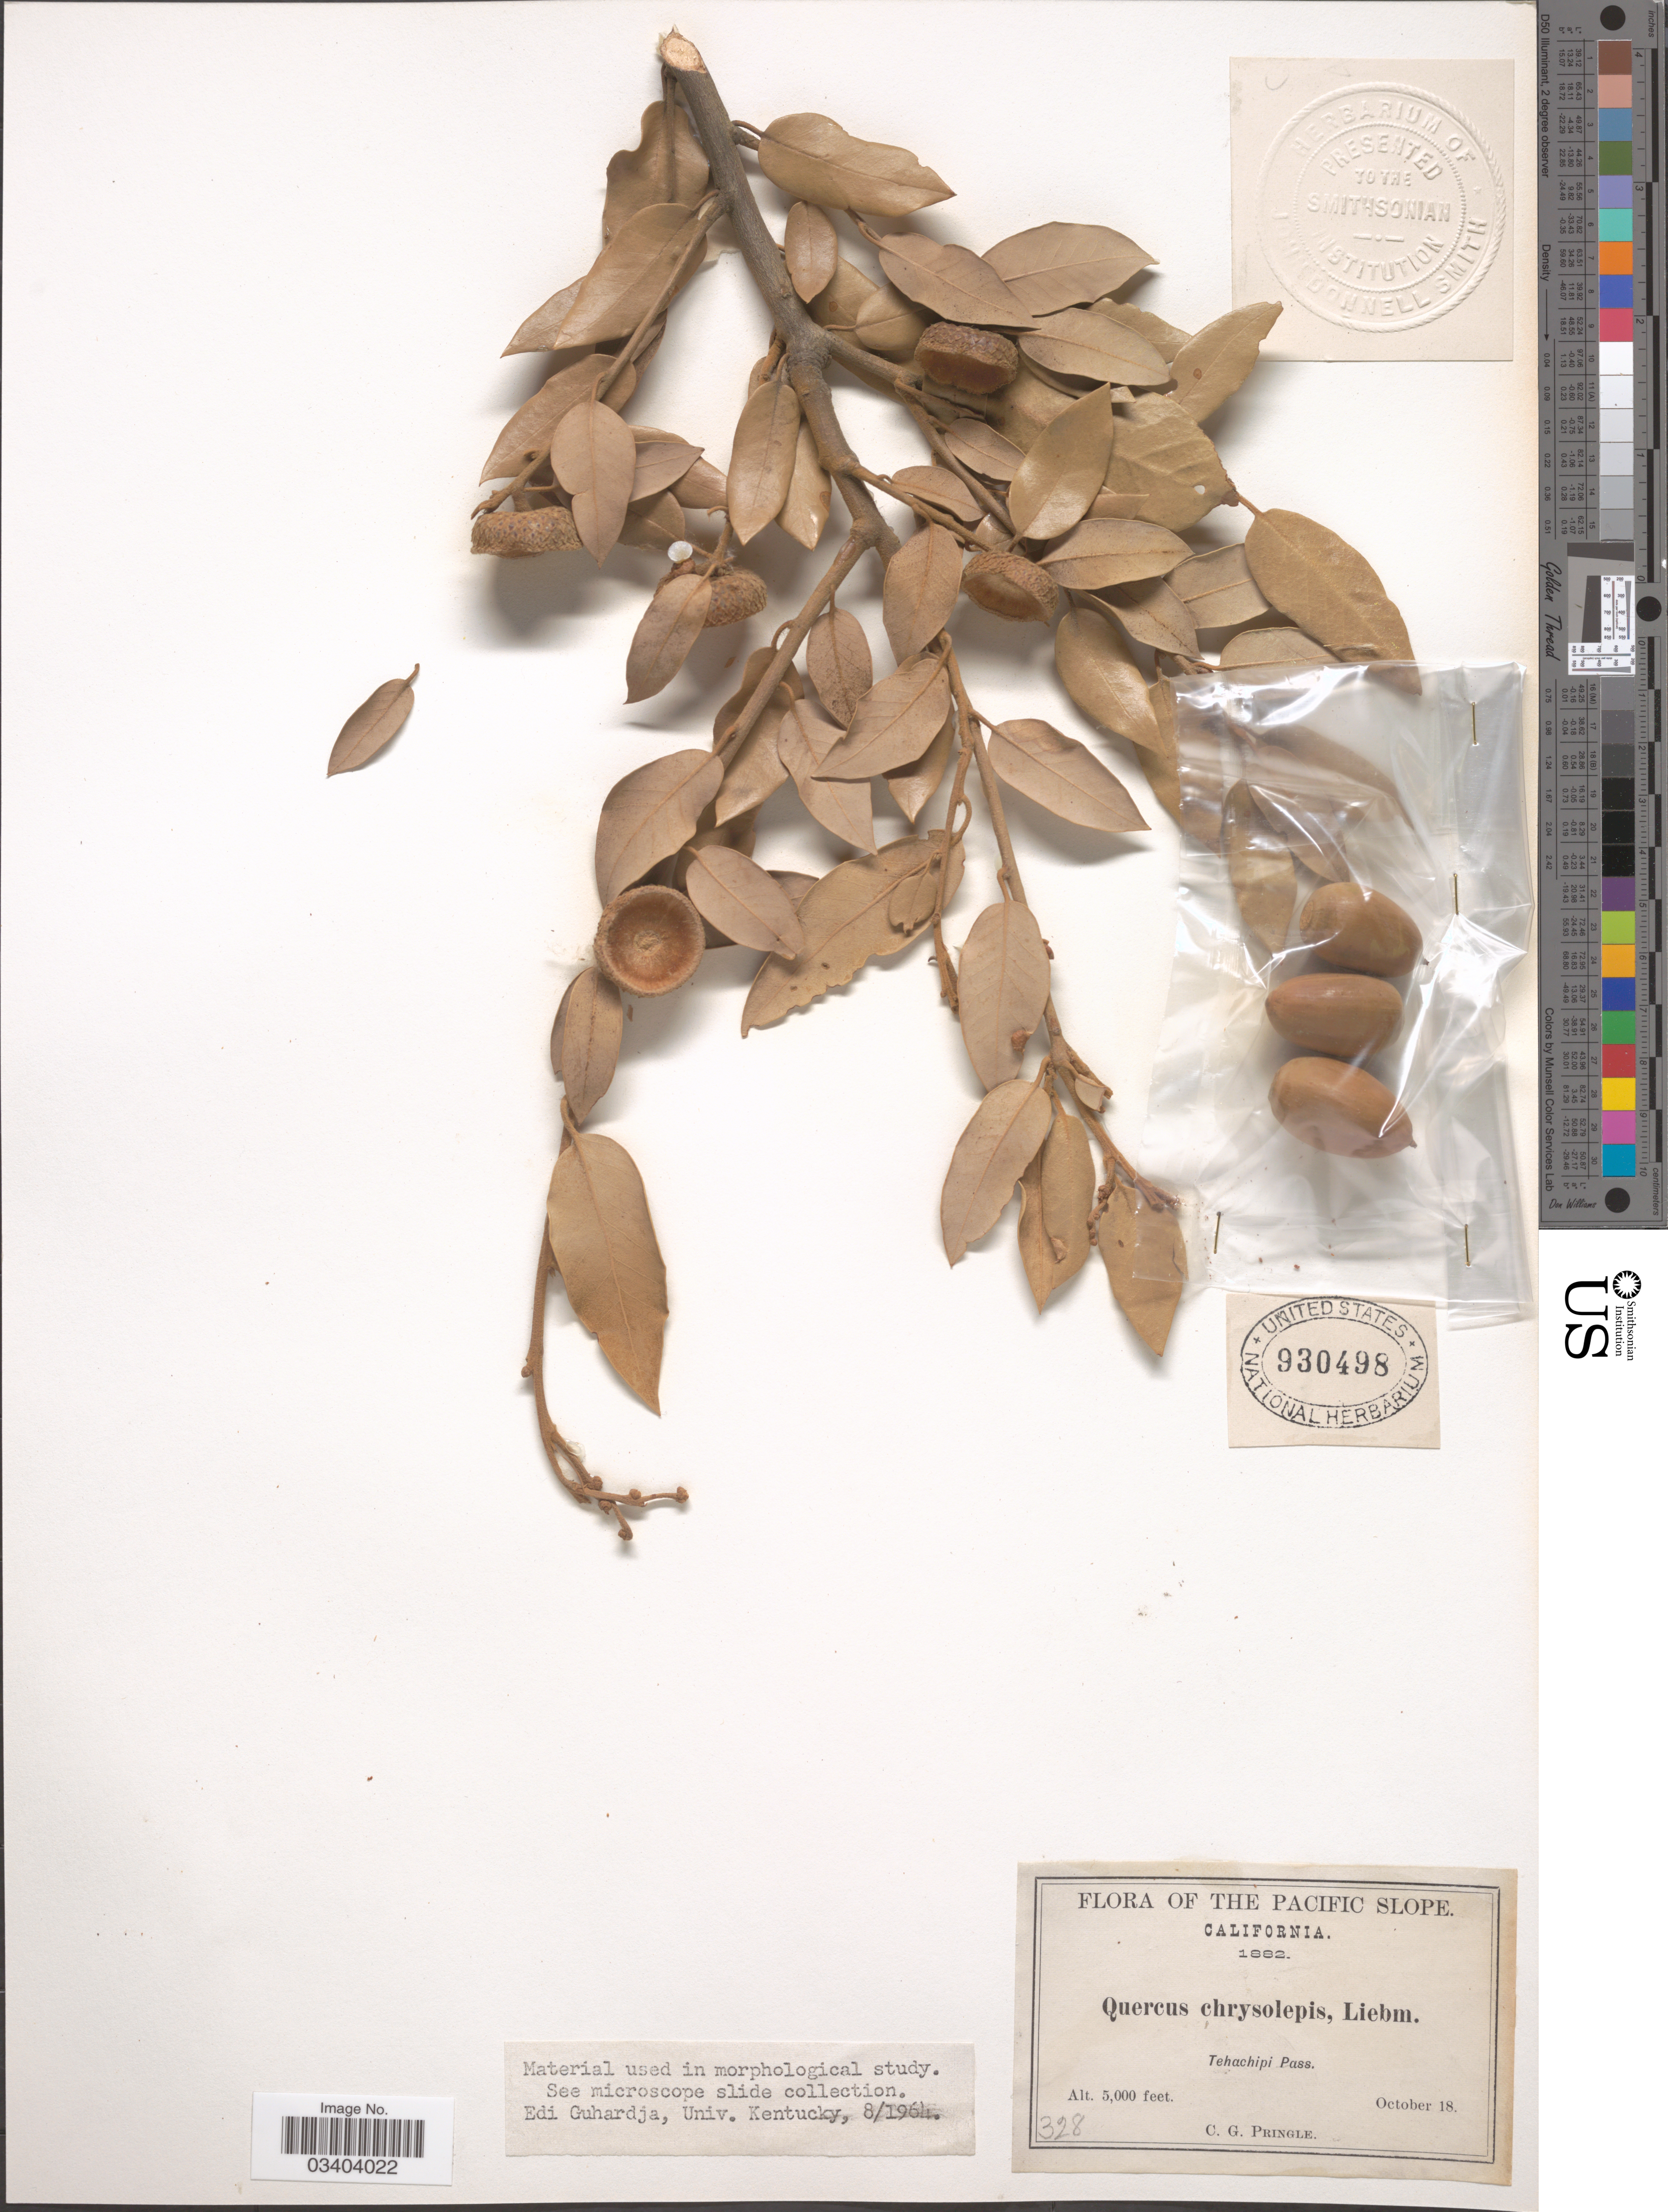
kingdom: Plantae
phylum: Tracheophyta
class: Magnoliopsida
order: Fagales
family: Fagaceae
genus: Quercus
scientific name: Quercus chrysolepis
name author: Liebm.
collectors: C. G. Pringle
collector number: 328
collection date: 1882-10-18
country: United States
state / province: California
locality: The Pacific Slope. Tehachipi Pass.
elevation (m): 1524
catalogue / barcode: US 930498